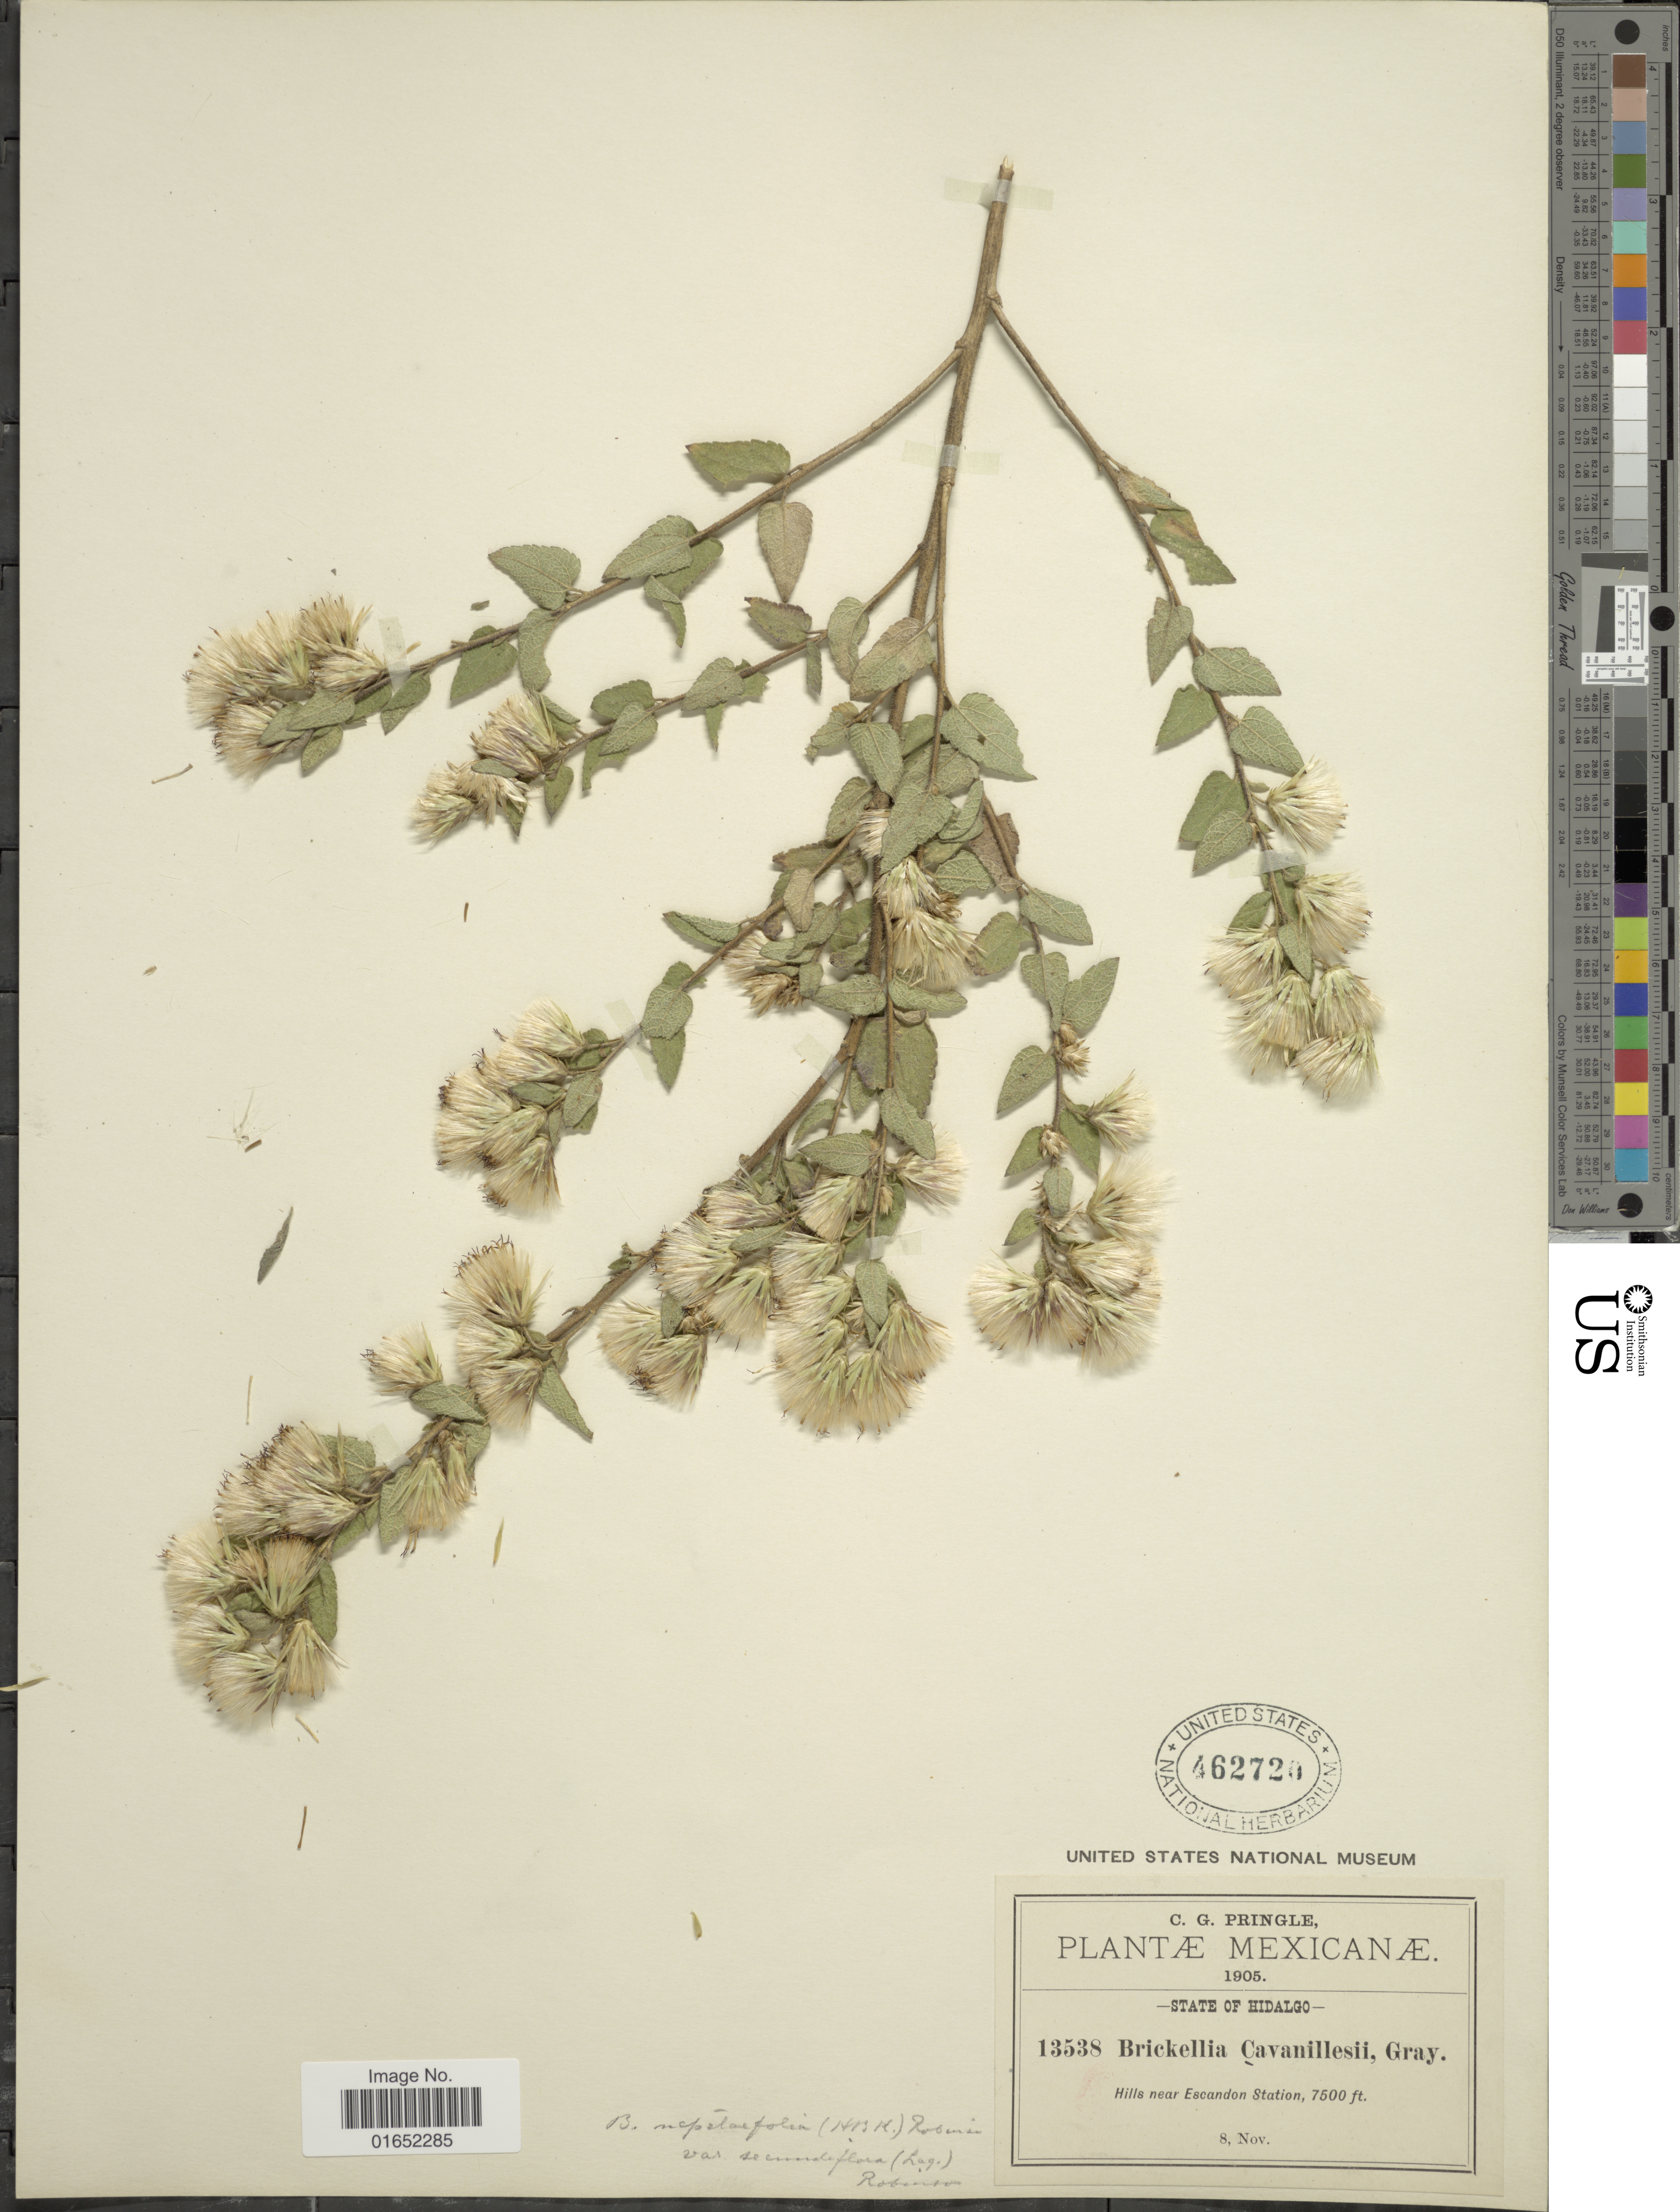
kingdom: Plantae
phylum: Tracheophyta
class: Magnoliopsida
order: Asterales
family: Asteraceae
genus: Brickellia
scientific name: Brickellia secundiflora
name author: (Lag.) A. Gray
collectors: C. G. Pringle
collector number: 13538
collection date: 1905-11-08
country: Mexico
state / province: Hidalgo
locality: Hills near Escandon Station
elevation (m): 2286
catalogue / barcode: US 462720